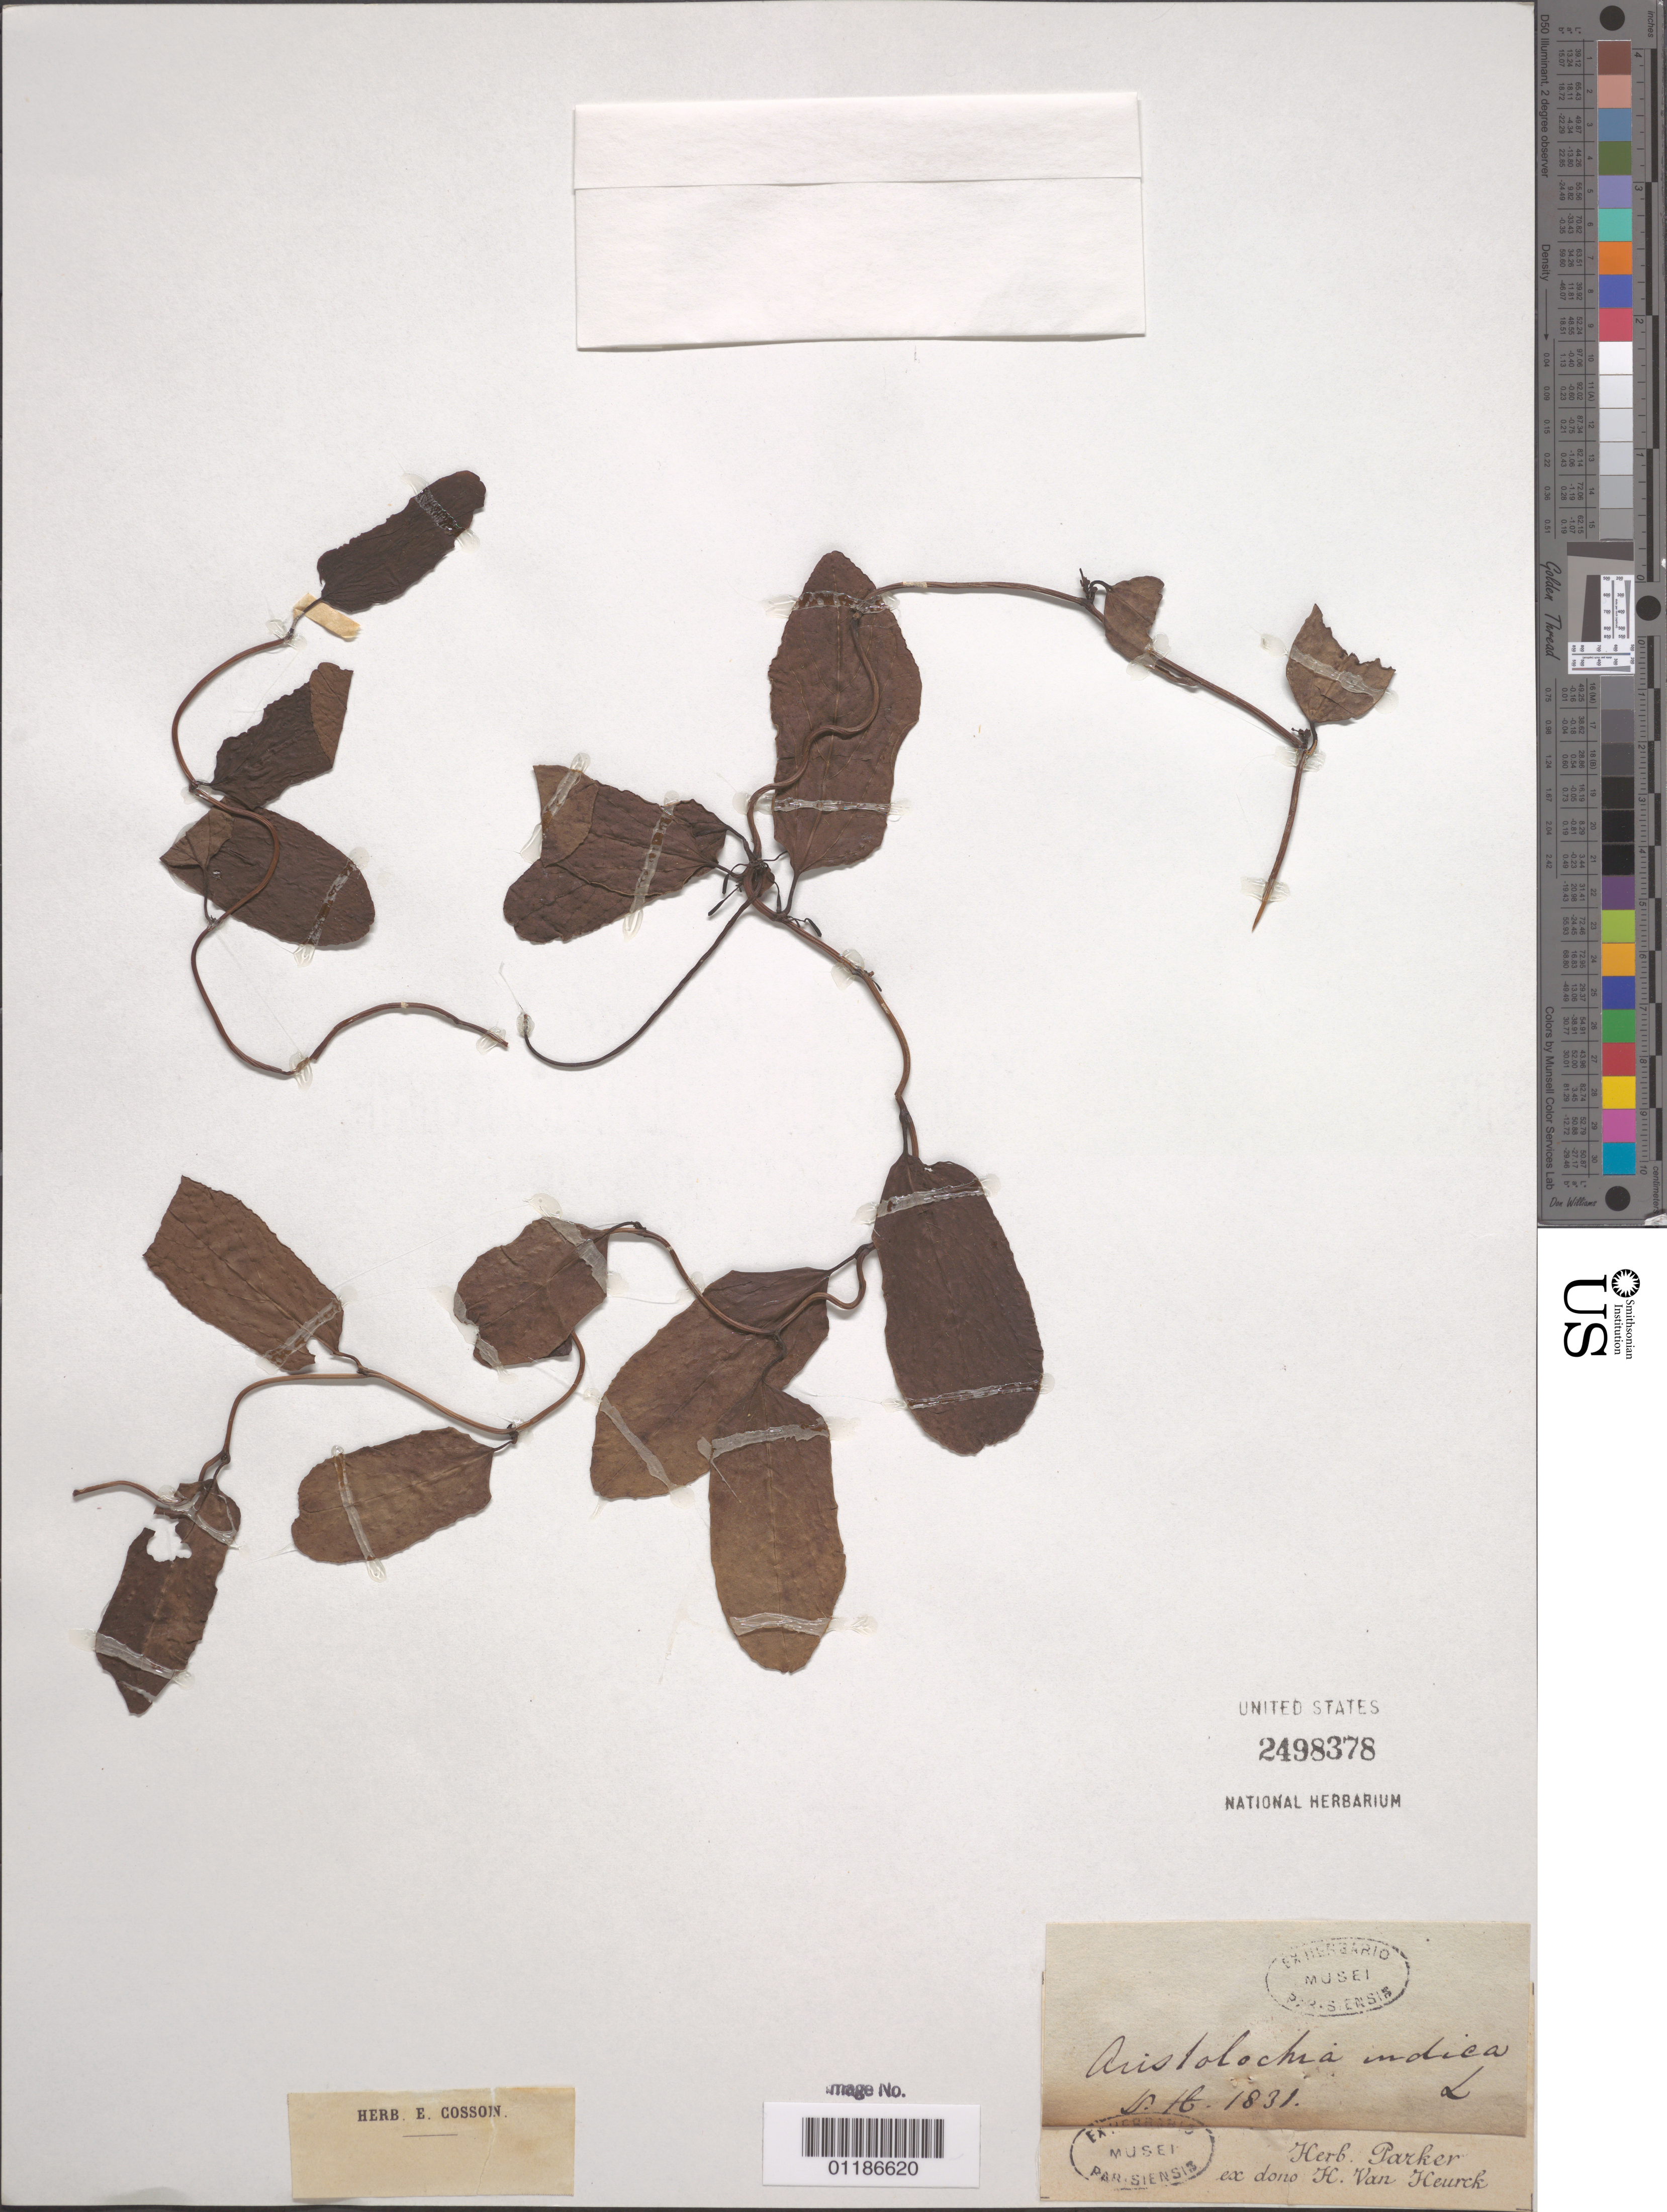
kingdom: Plantae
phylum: Tracheophyta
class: Magnoliopsida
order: Piperales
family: Aristolochiaceae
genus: Aristolochia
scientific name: Aristolochia indica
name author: L.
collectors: H. F. Van Heurck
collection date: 1831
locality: Europe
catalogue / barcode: US 2498378